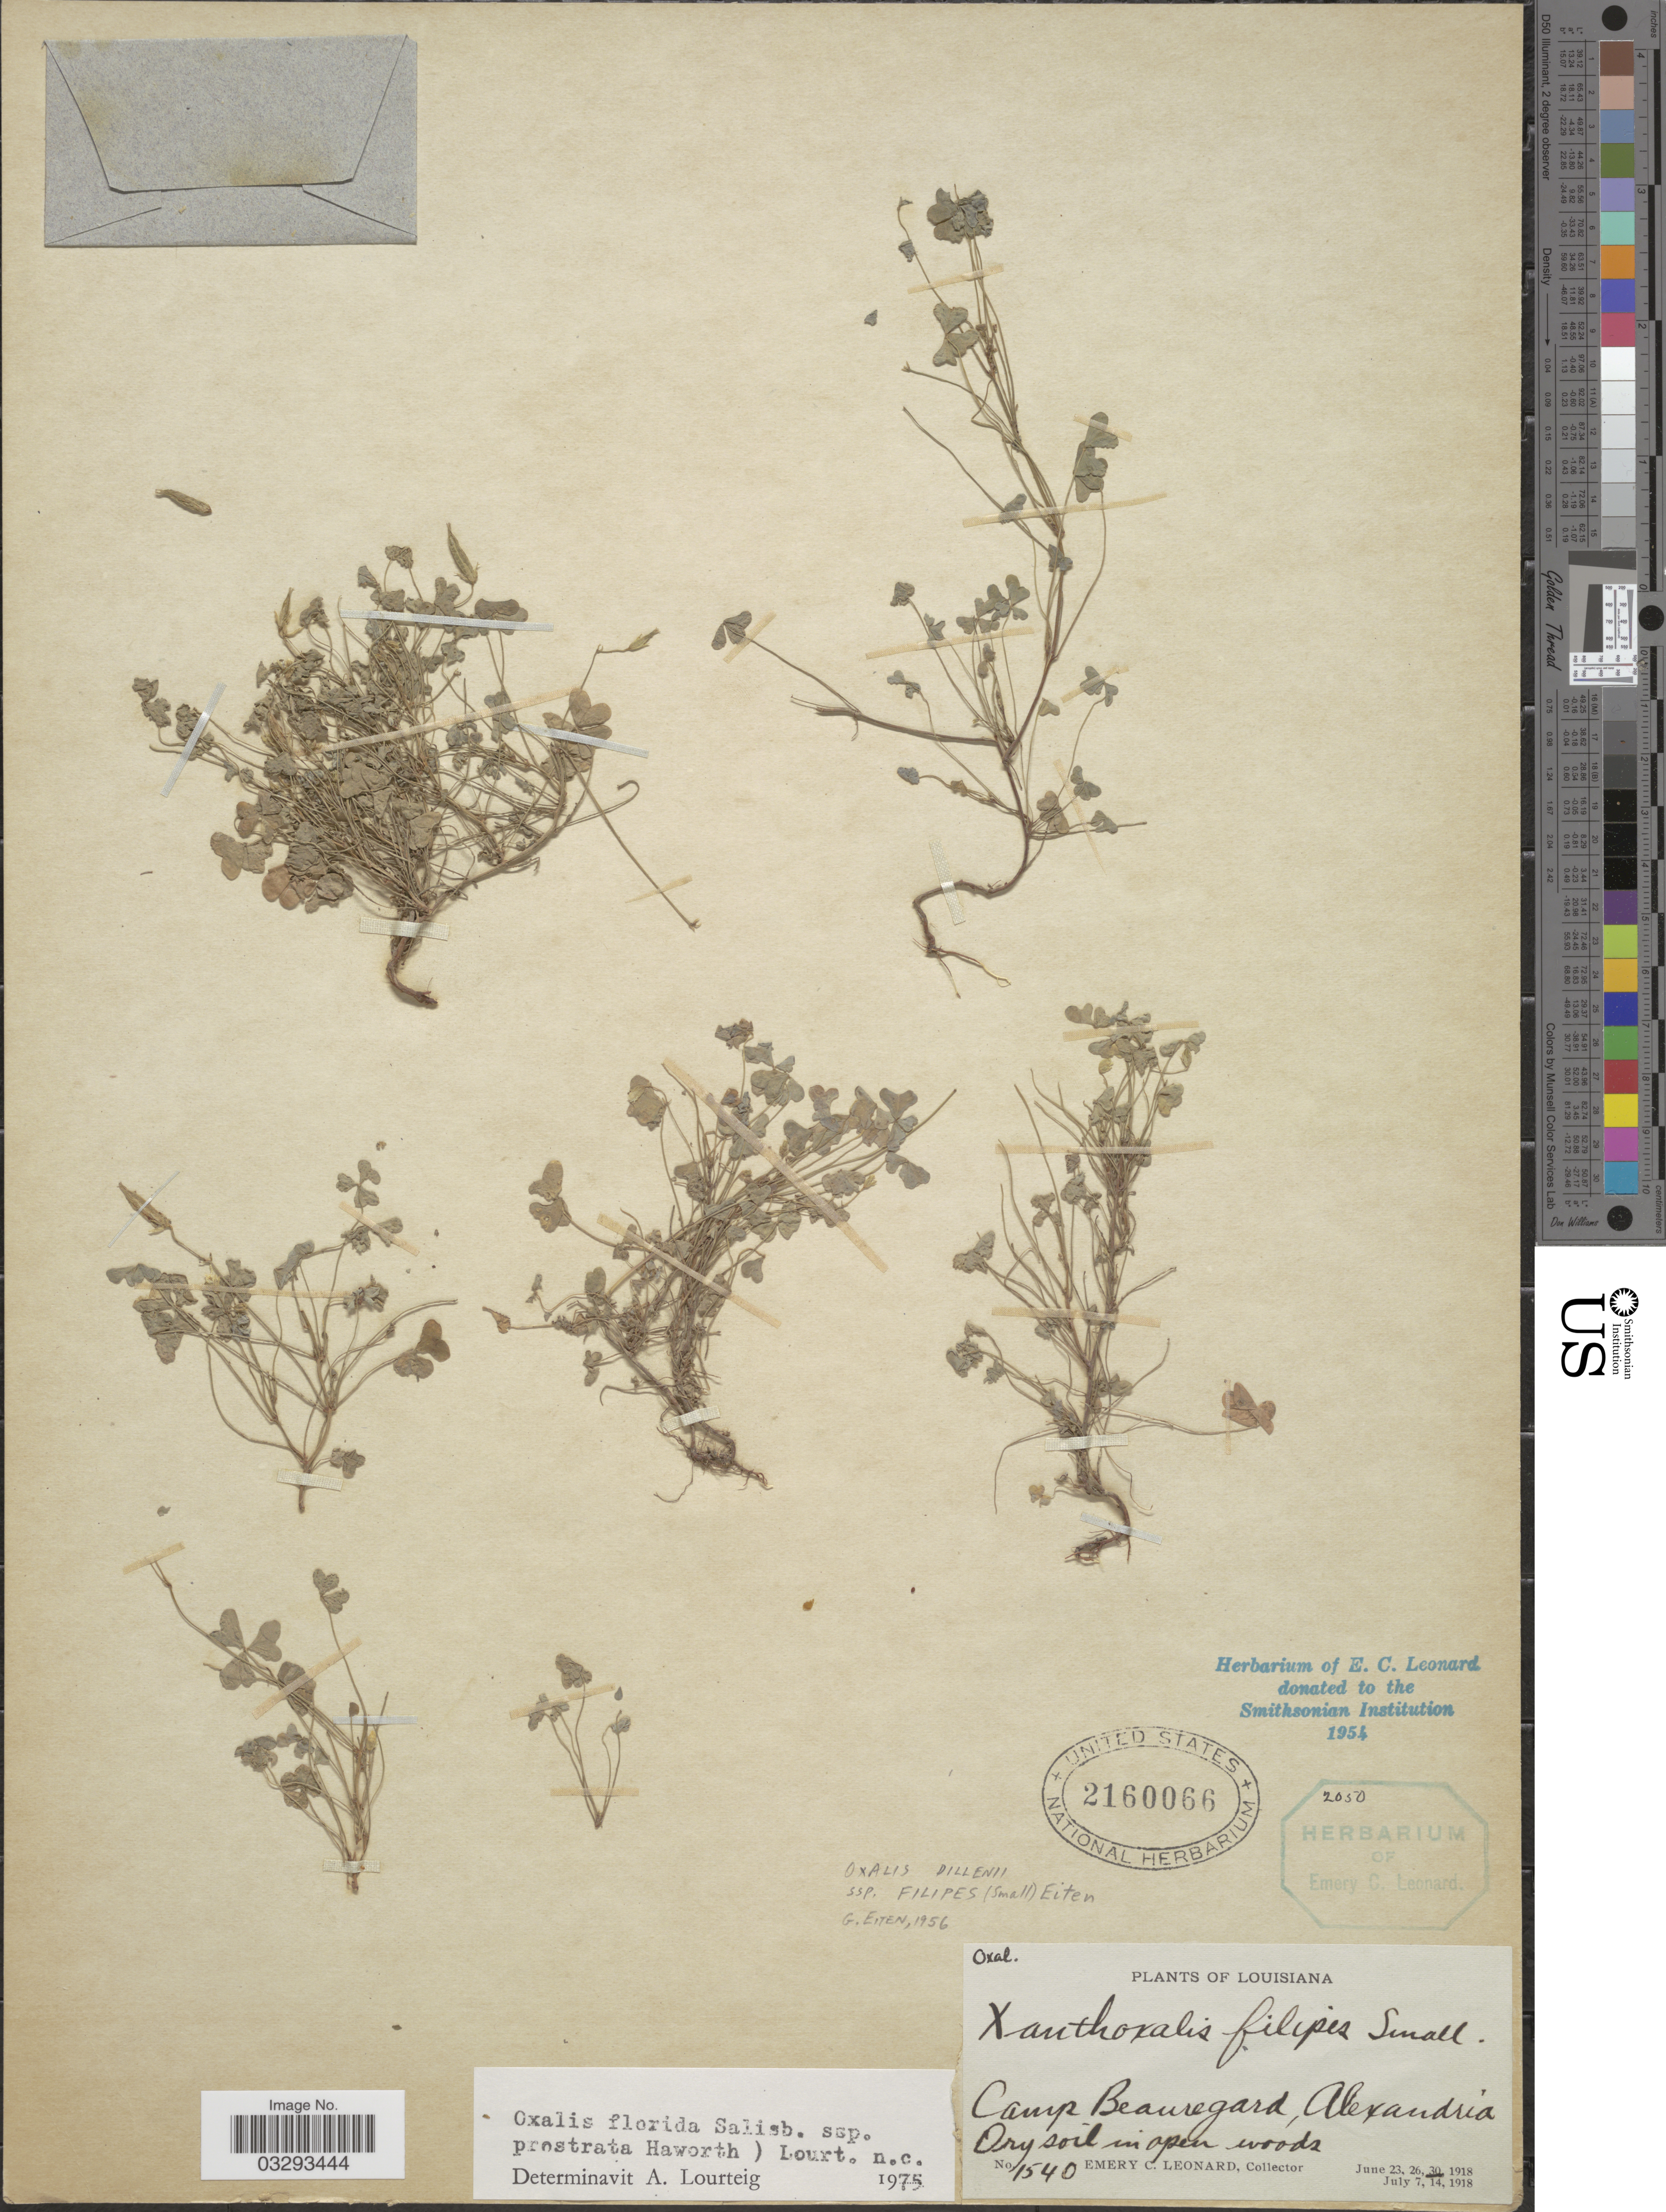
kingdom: Plantae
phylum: Tracheophyta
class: Magnoliopsida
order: Oxalidales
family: Oxalidaceae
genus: Oxalis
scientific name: Oxalis florida subsp. prostrata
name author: (Haw.) Lourteig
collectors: E. C. Leonard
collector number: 1540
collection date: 1918-06-30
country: United States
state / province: Louisiana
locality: Camp Beauregard, Alexandria.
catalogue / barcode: US 2160066